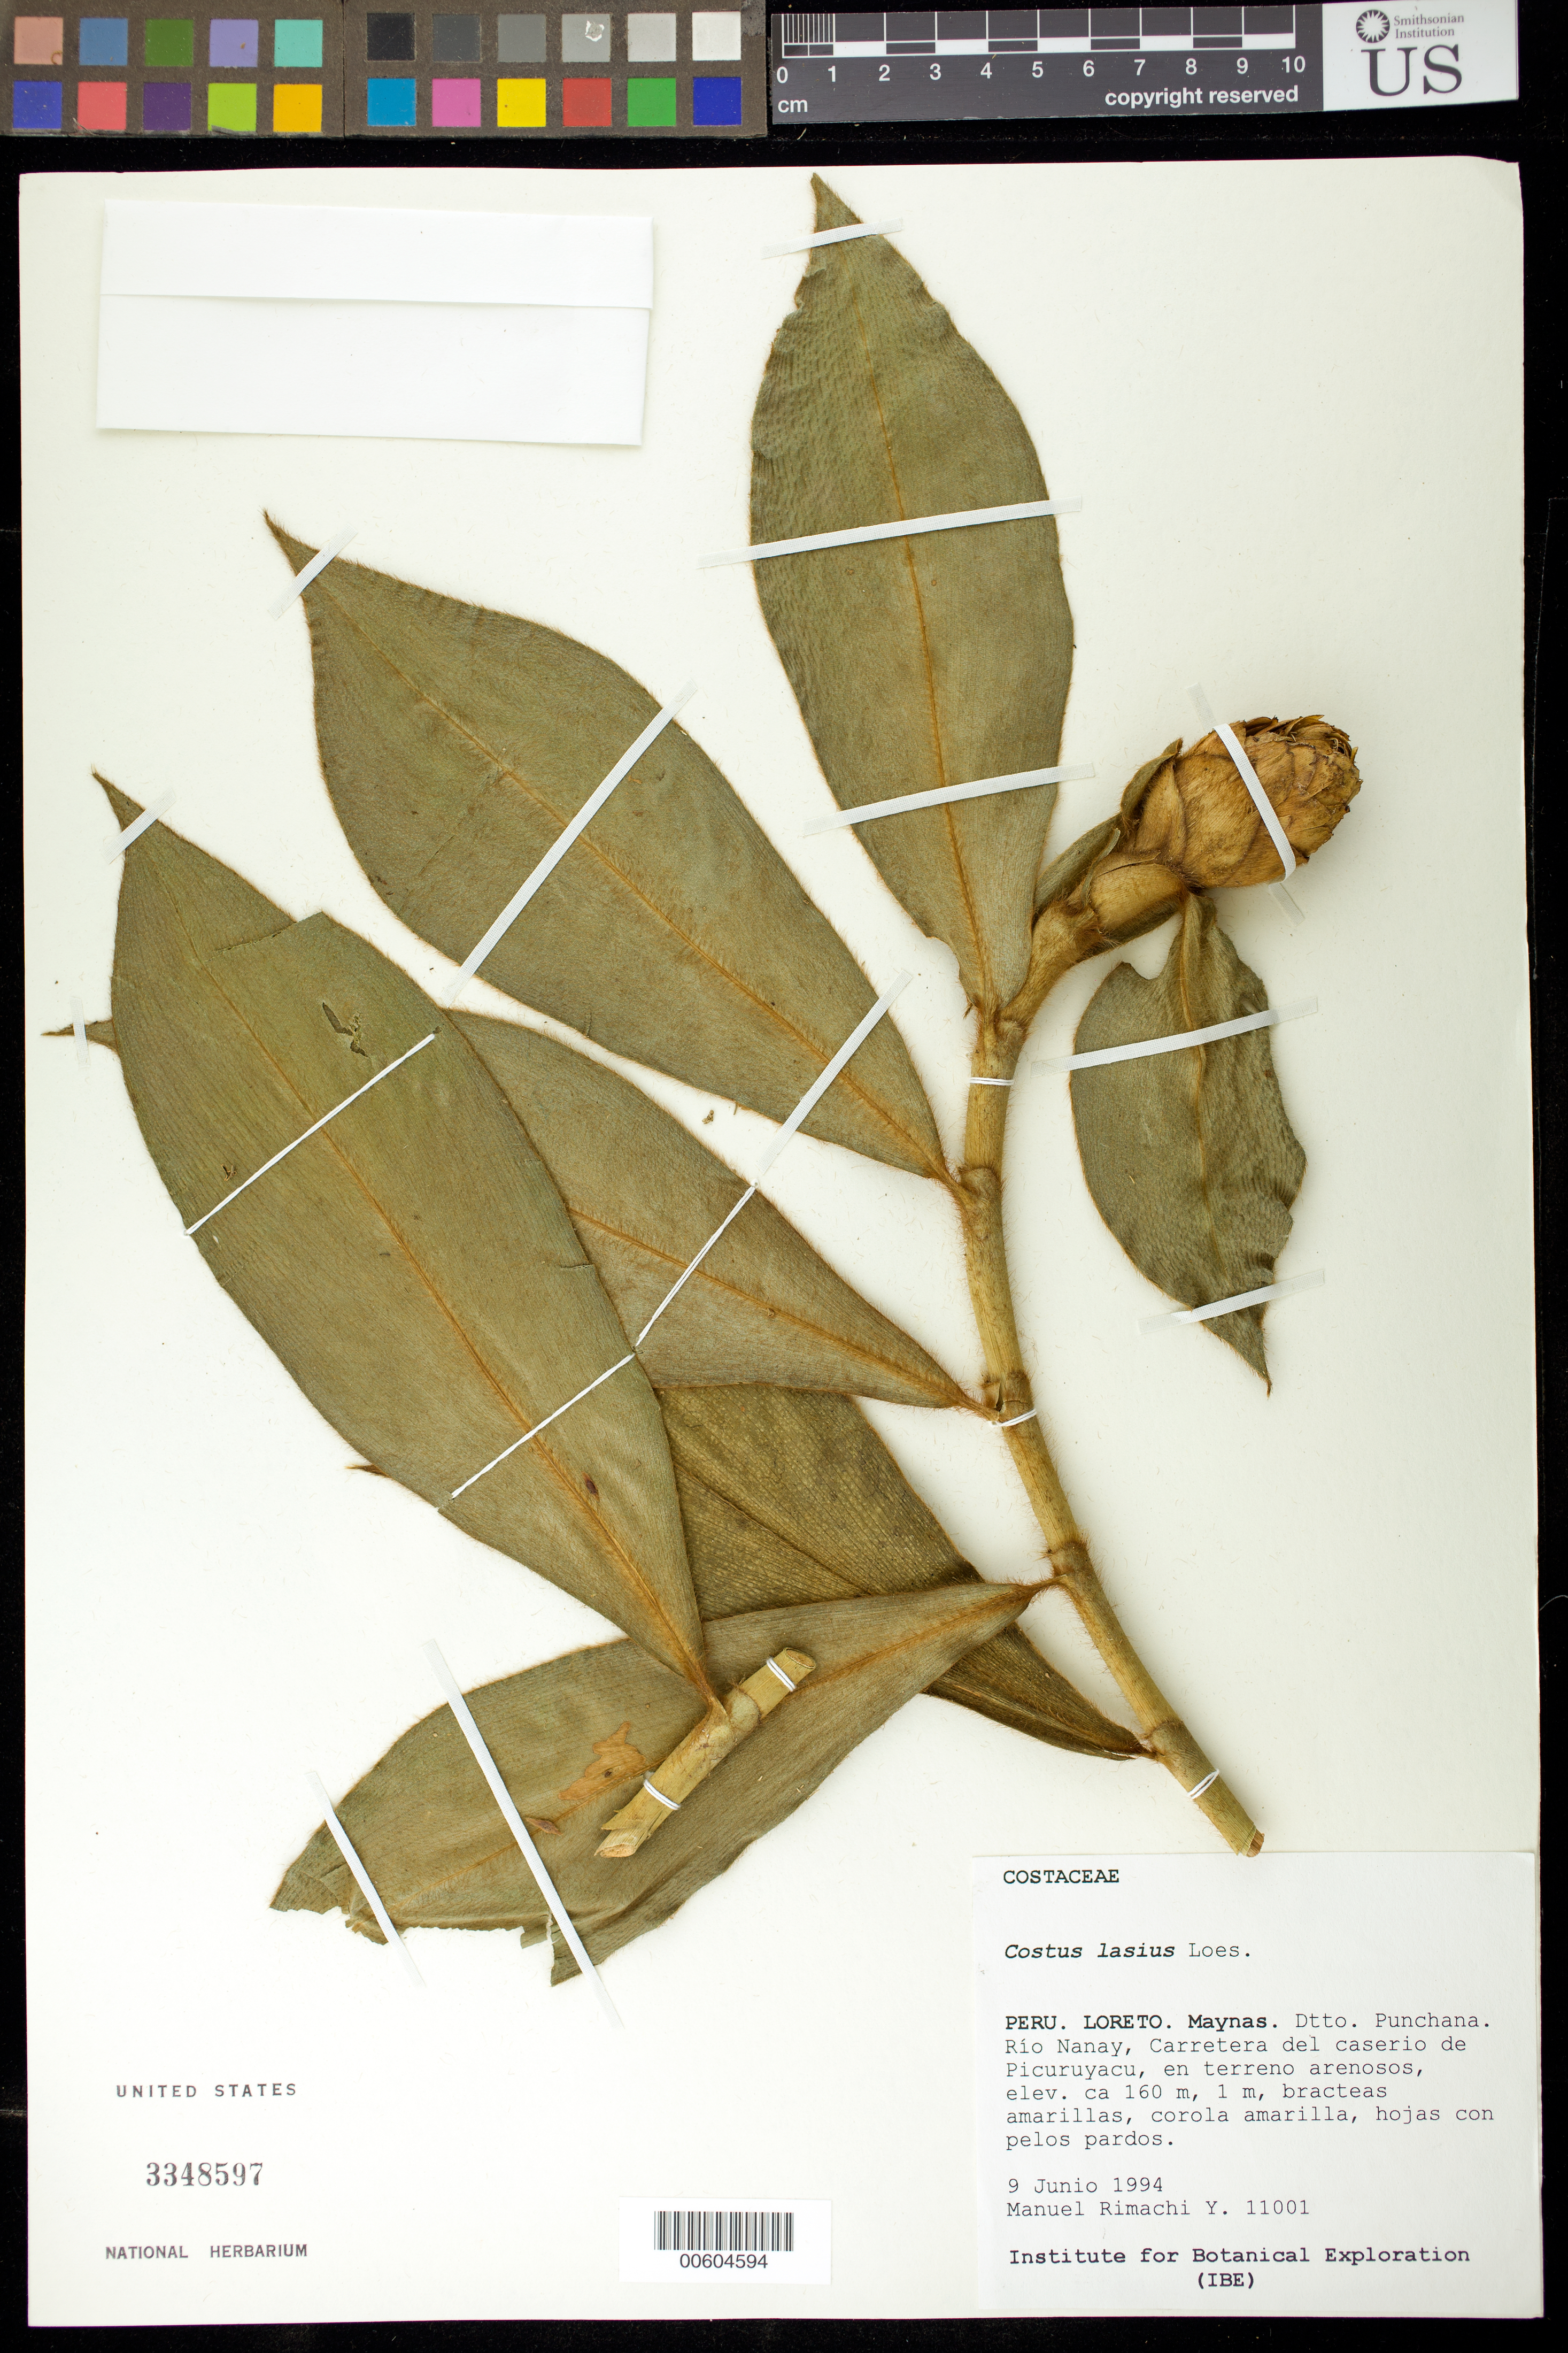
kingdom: Plantae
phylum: Tracheophyta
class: Liliopsida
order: Zingiberales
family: Costaceae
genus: Costus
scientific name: Costus lasius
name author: Loes.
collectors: M. Rimachi Y.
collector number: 11001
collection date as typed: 09 Jun 1994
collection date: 1994-06-09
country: Peru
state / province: Loreto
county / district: Maynas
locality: Dtto. Punchana, Rio Nanay, road to Picuruyacu in sandy soil.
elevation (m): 160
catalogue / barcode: US 3348597